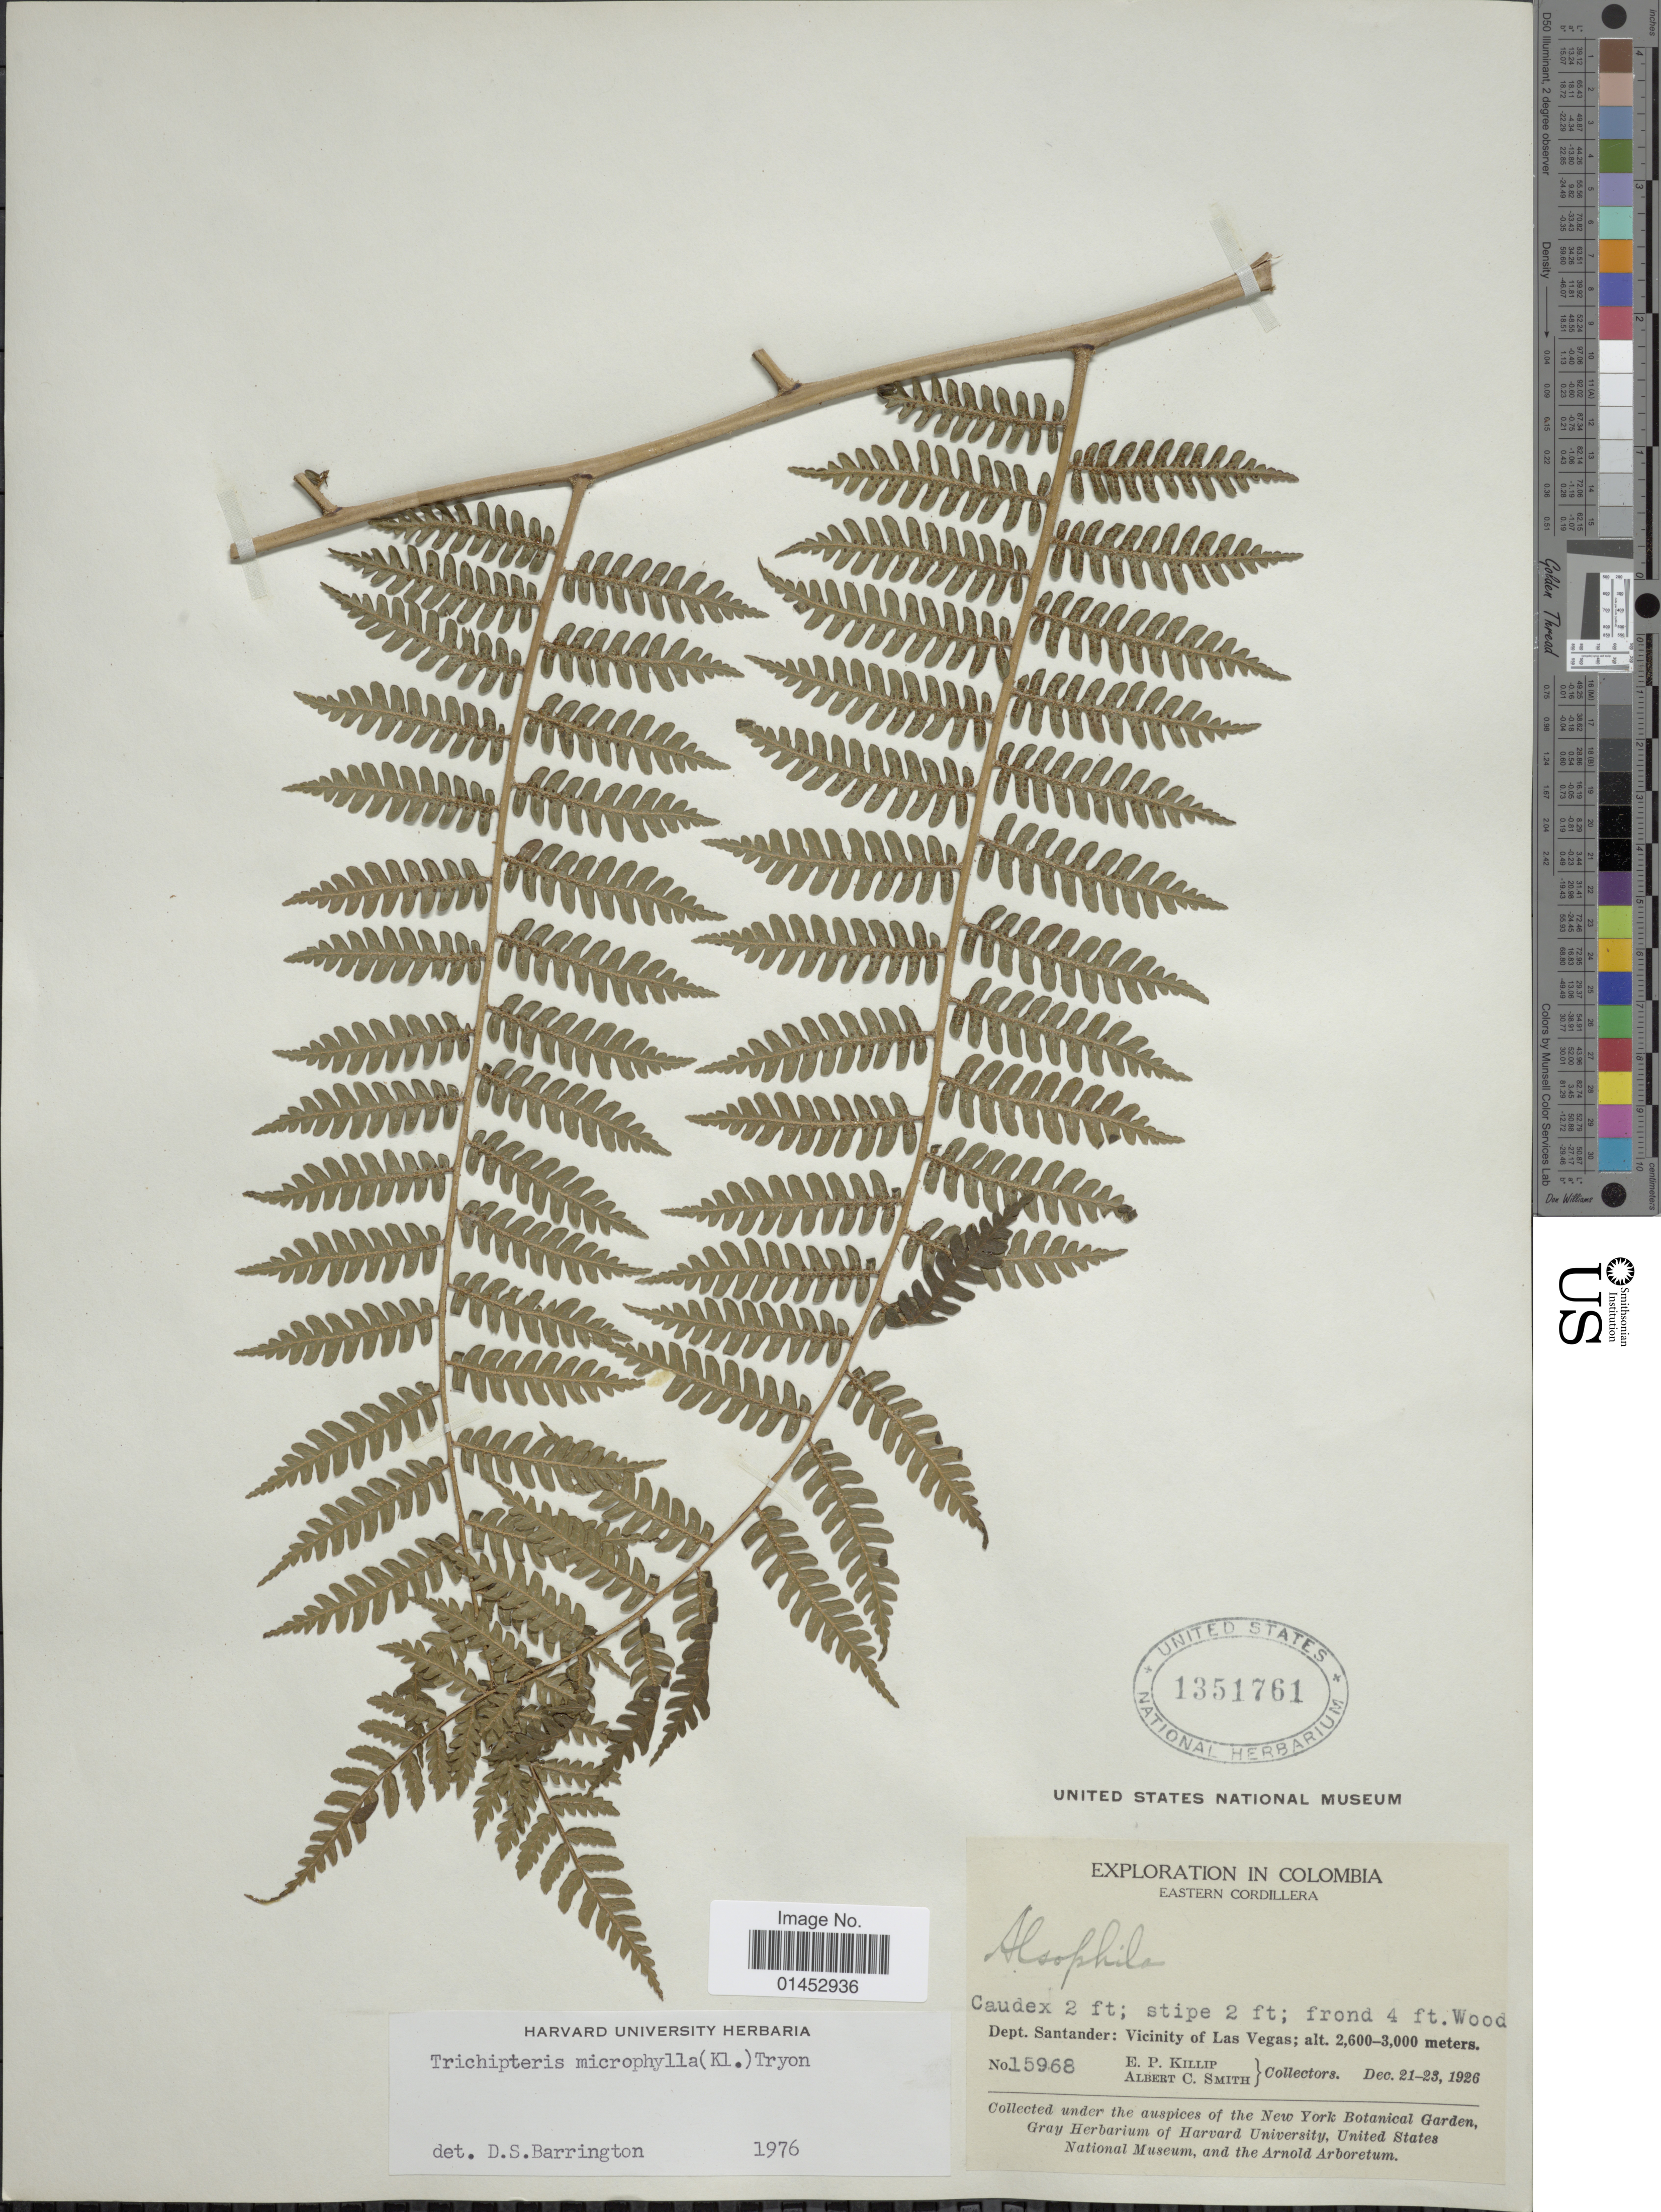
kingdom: Plantae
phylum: Tracheophyta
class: Polypodiopsida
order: Cyatheales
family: Cyatheaceae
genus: Cyathea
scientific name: Cyathea squamata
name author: (Klotzsch) Domin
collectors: E. P. Killip & A. C. Smith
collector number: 15968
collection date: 1926-12-21/1926-12-23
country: Colombia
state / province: Santander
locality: Dept. Santander: Vicinity of Las Vegas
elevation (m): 2600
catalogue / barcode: US 1351761